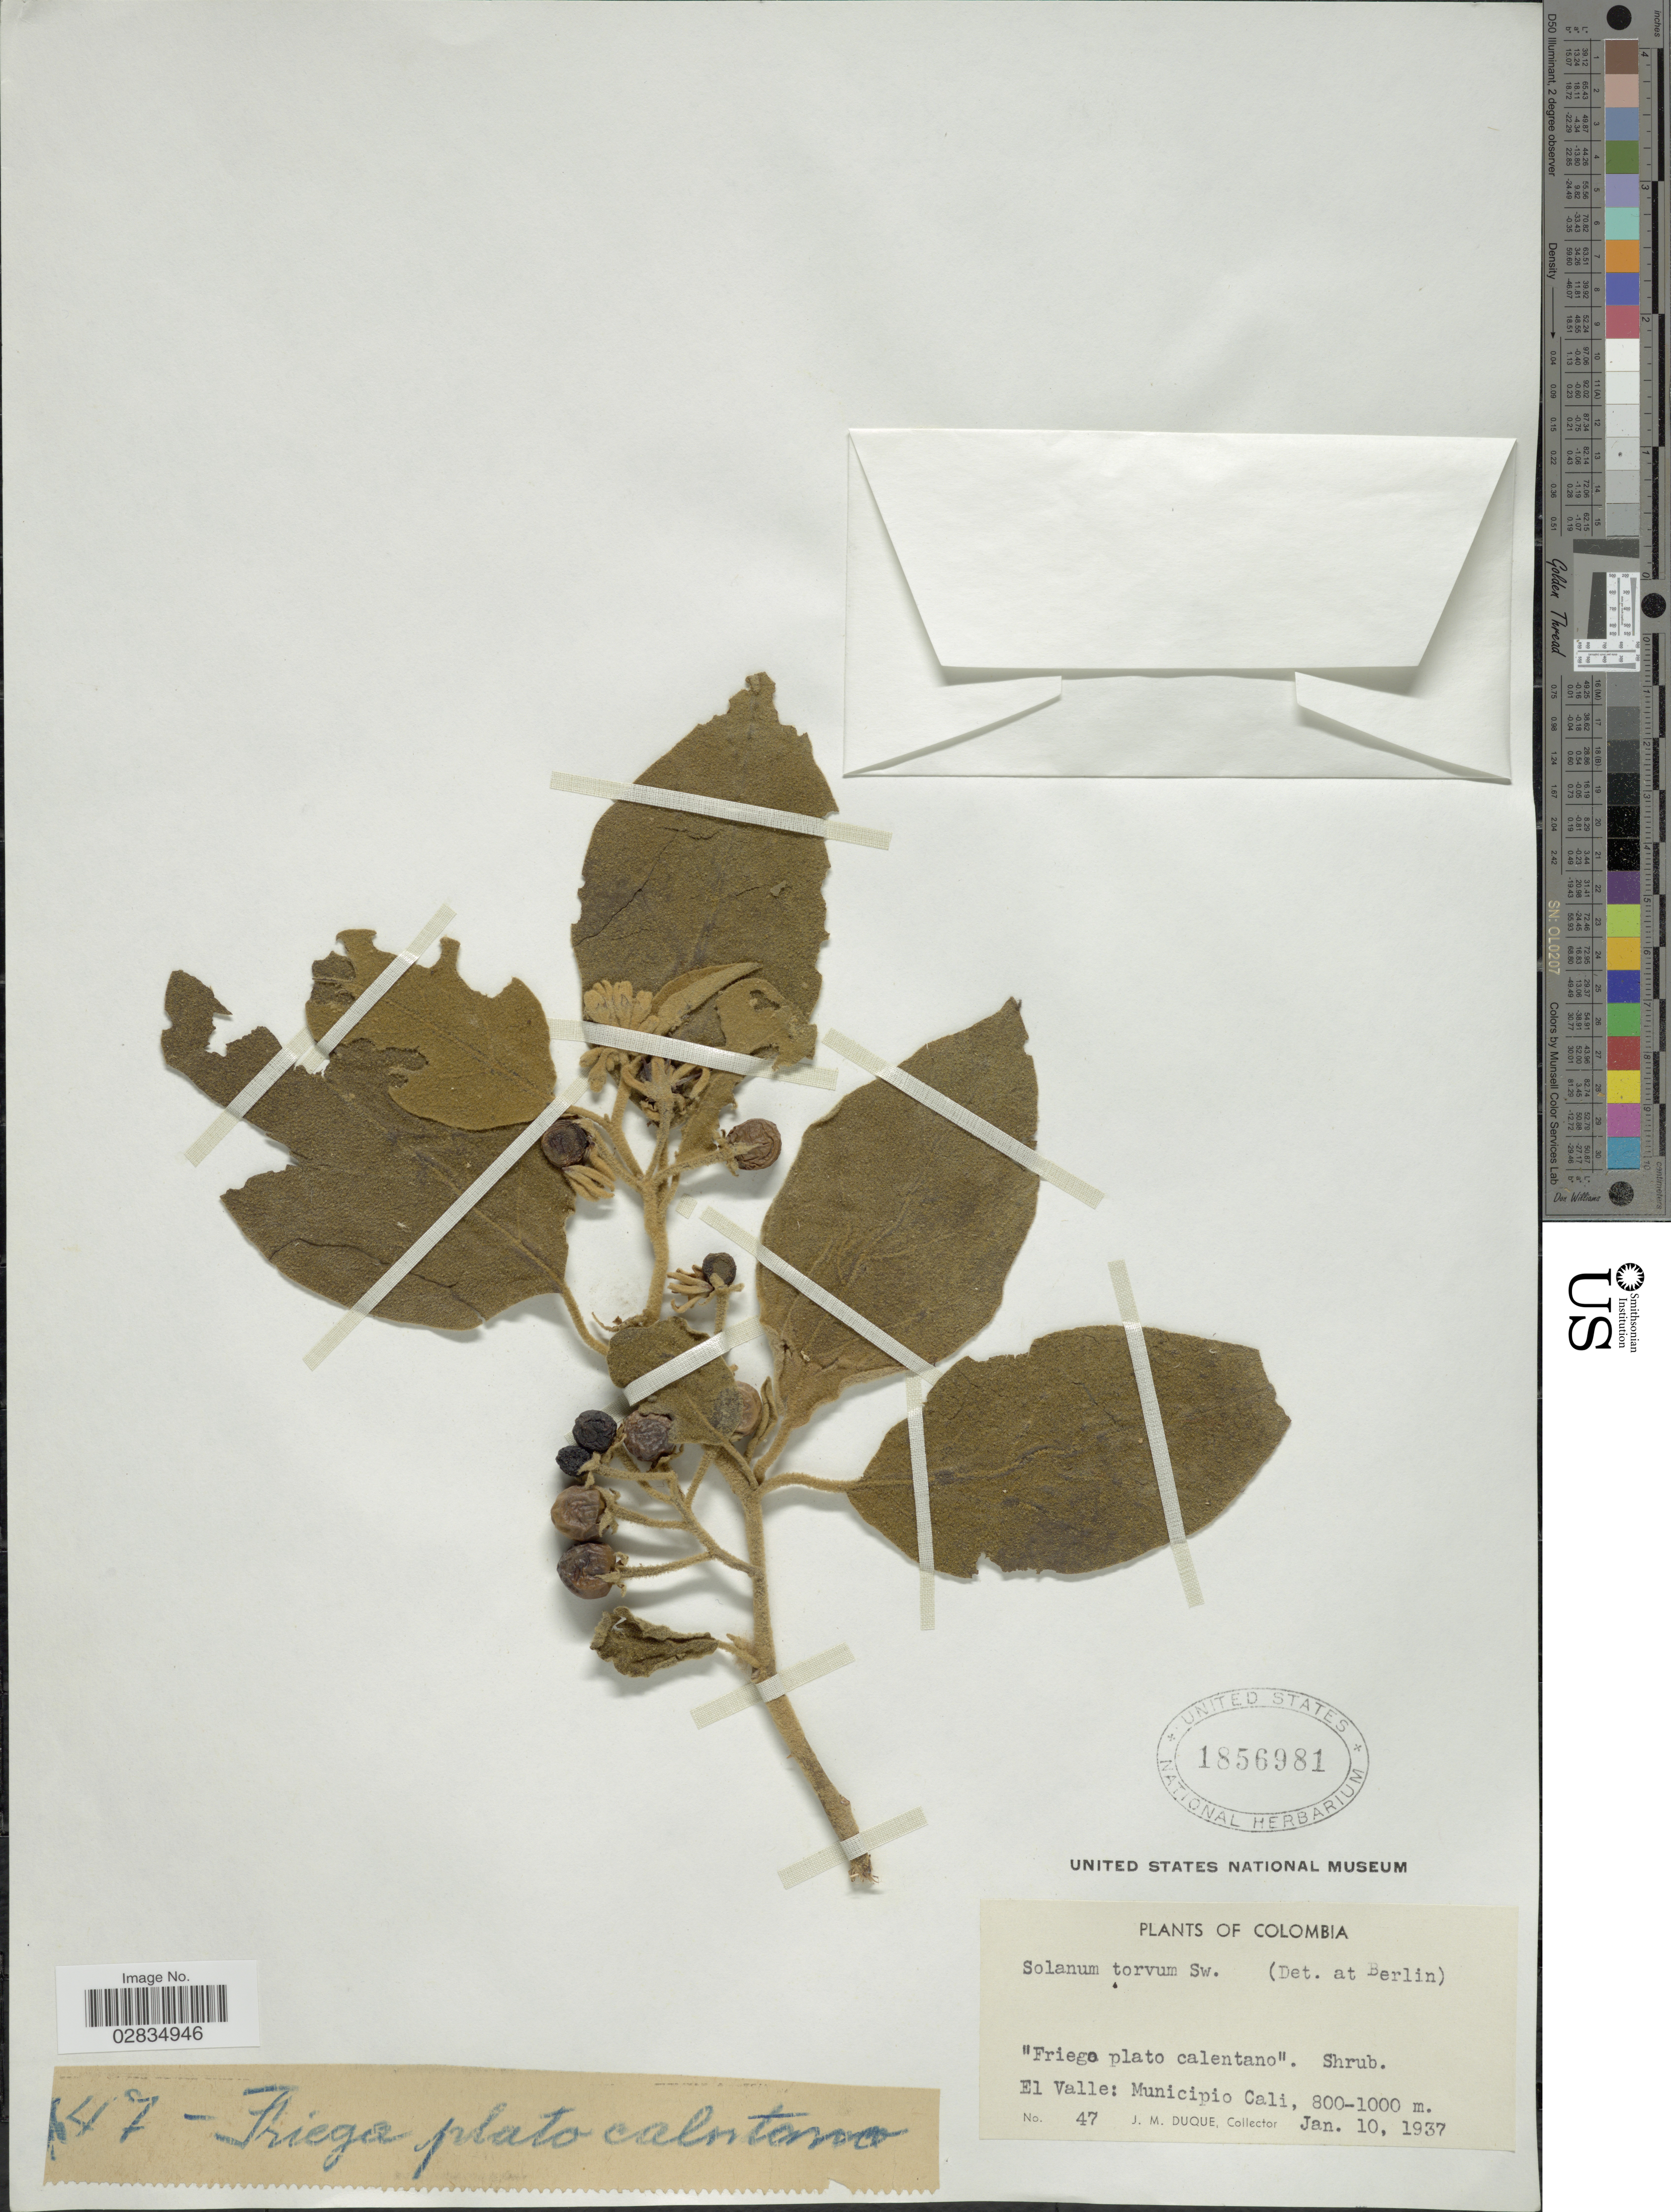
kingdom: Plantae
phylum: Tracheophyta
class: Magnoliopsida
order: Solanales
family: Solanaceae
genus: Solanum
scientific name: Solanum torvum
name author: Sw.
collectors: J. Duque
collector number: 47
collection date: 1937-01-10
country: Colombia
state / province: Valle del Cauca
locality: El Valle: Municipio Cali.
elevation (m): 800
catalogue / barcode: US 1856981